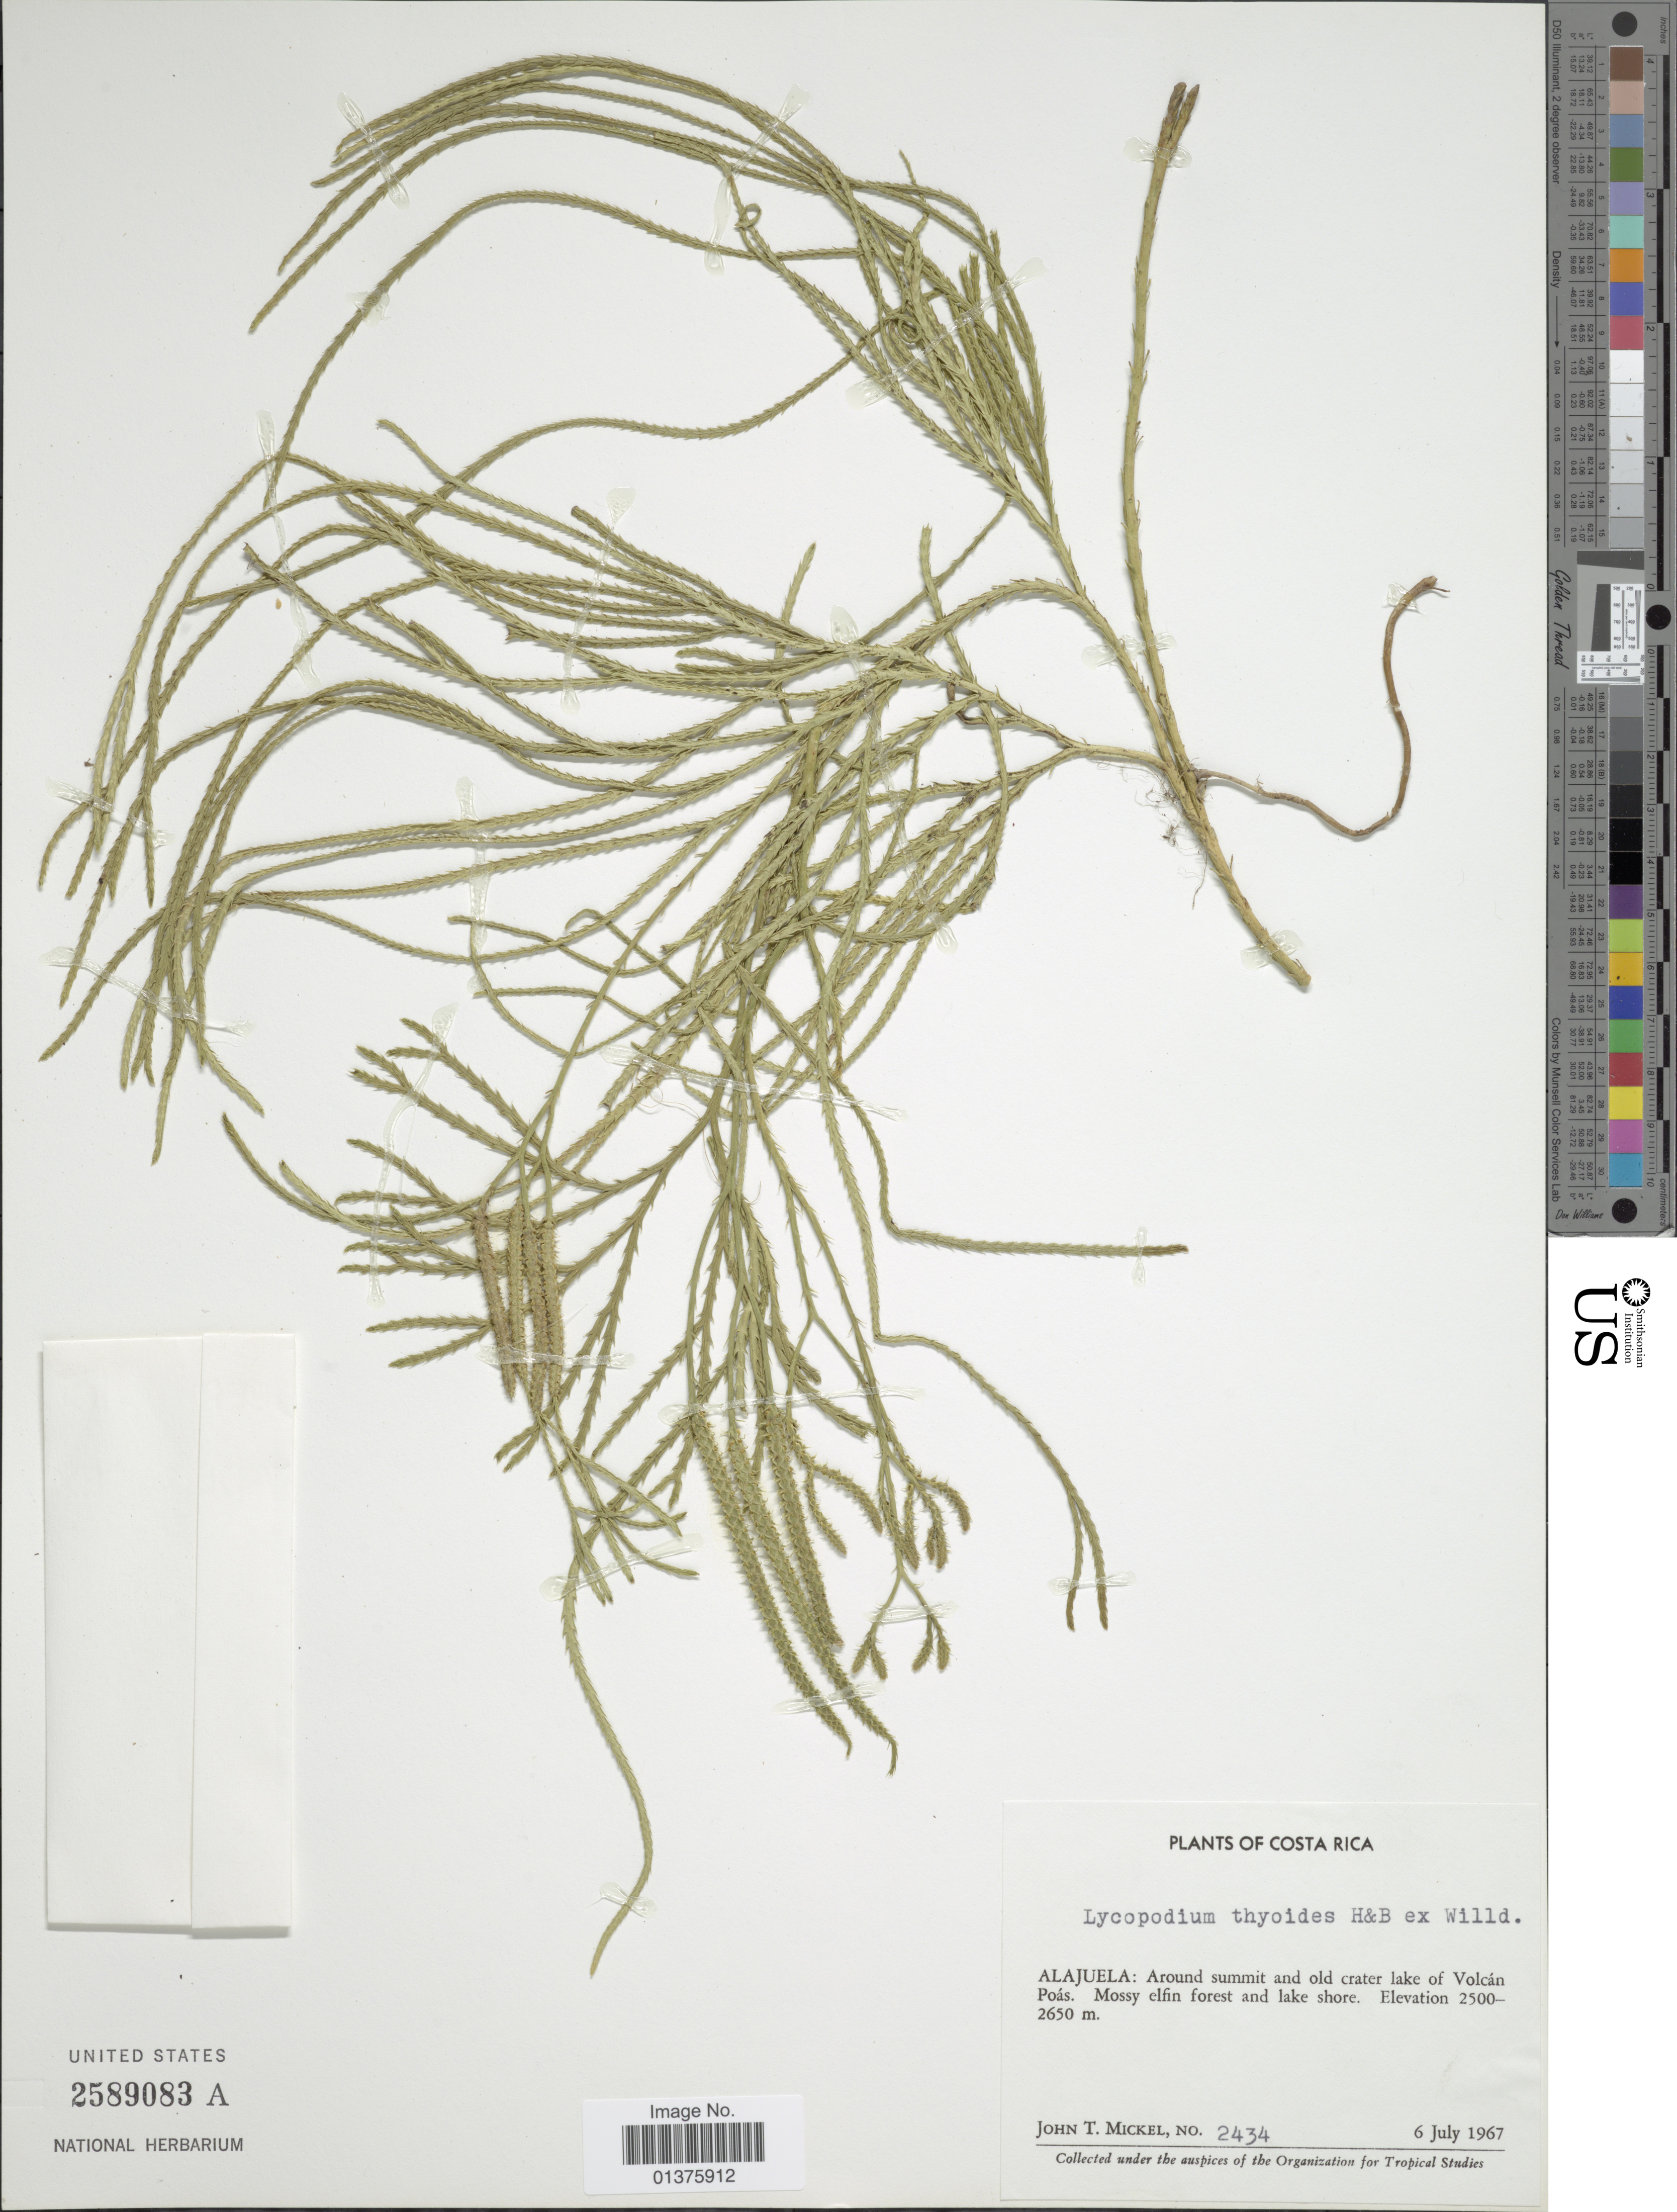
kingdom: Plantae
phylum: Tracheophyta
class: Lycopodiopsida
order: Lycopodiales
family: Lycopodiaceae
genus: Diphasiastrum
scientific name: Diphasiastrum thyoides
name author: (Humb. & Bonpl. ex Willd.) Holub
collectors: J. T. Mickel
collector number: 2434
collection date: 1967-07-06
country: Costa Rica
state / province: Alajuela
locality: Around summit and old crater lake of Volcán Poás, mossy elfin forest and lake shore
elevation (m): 2500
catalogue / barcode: US 2589083A